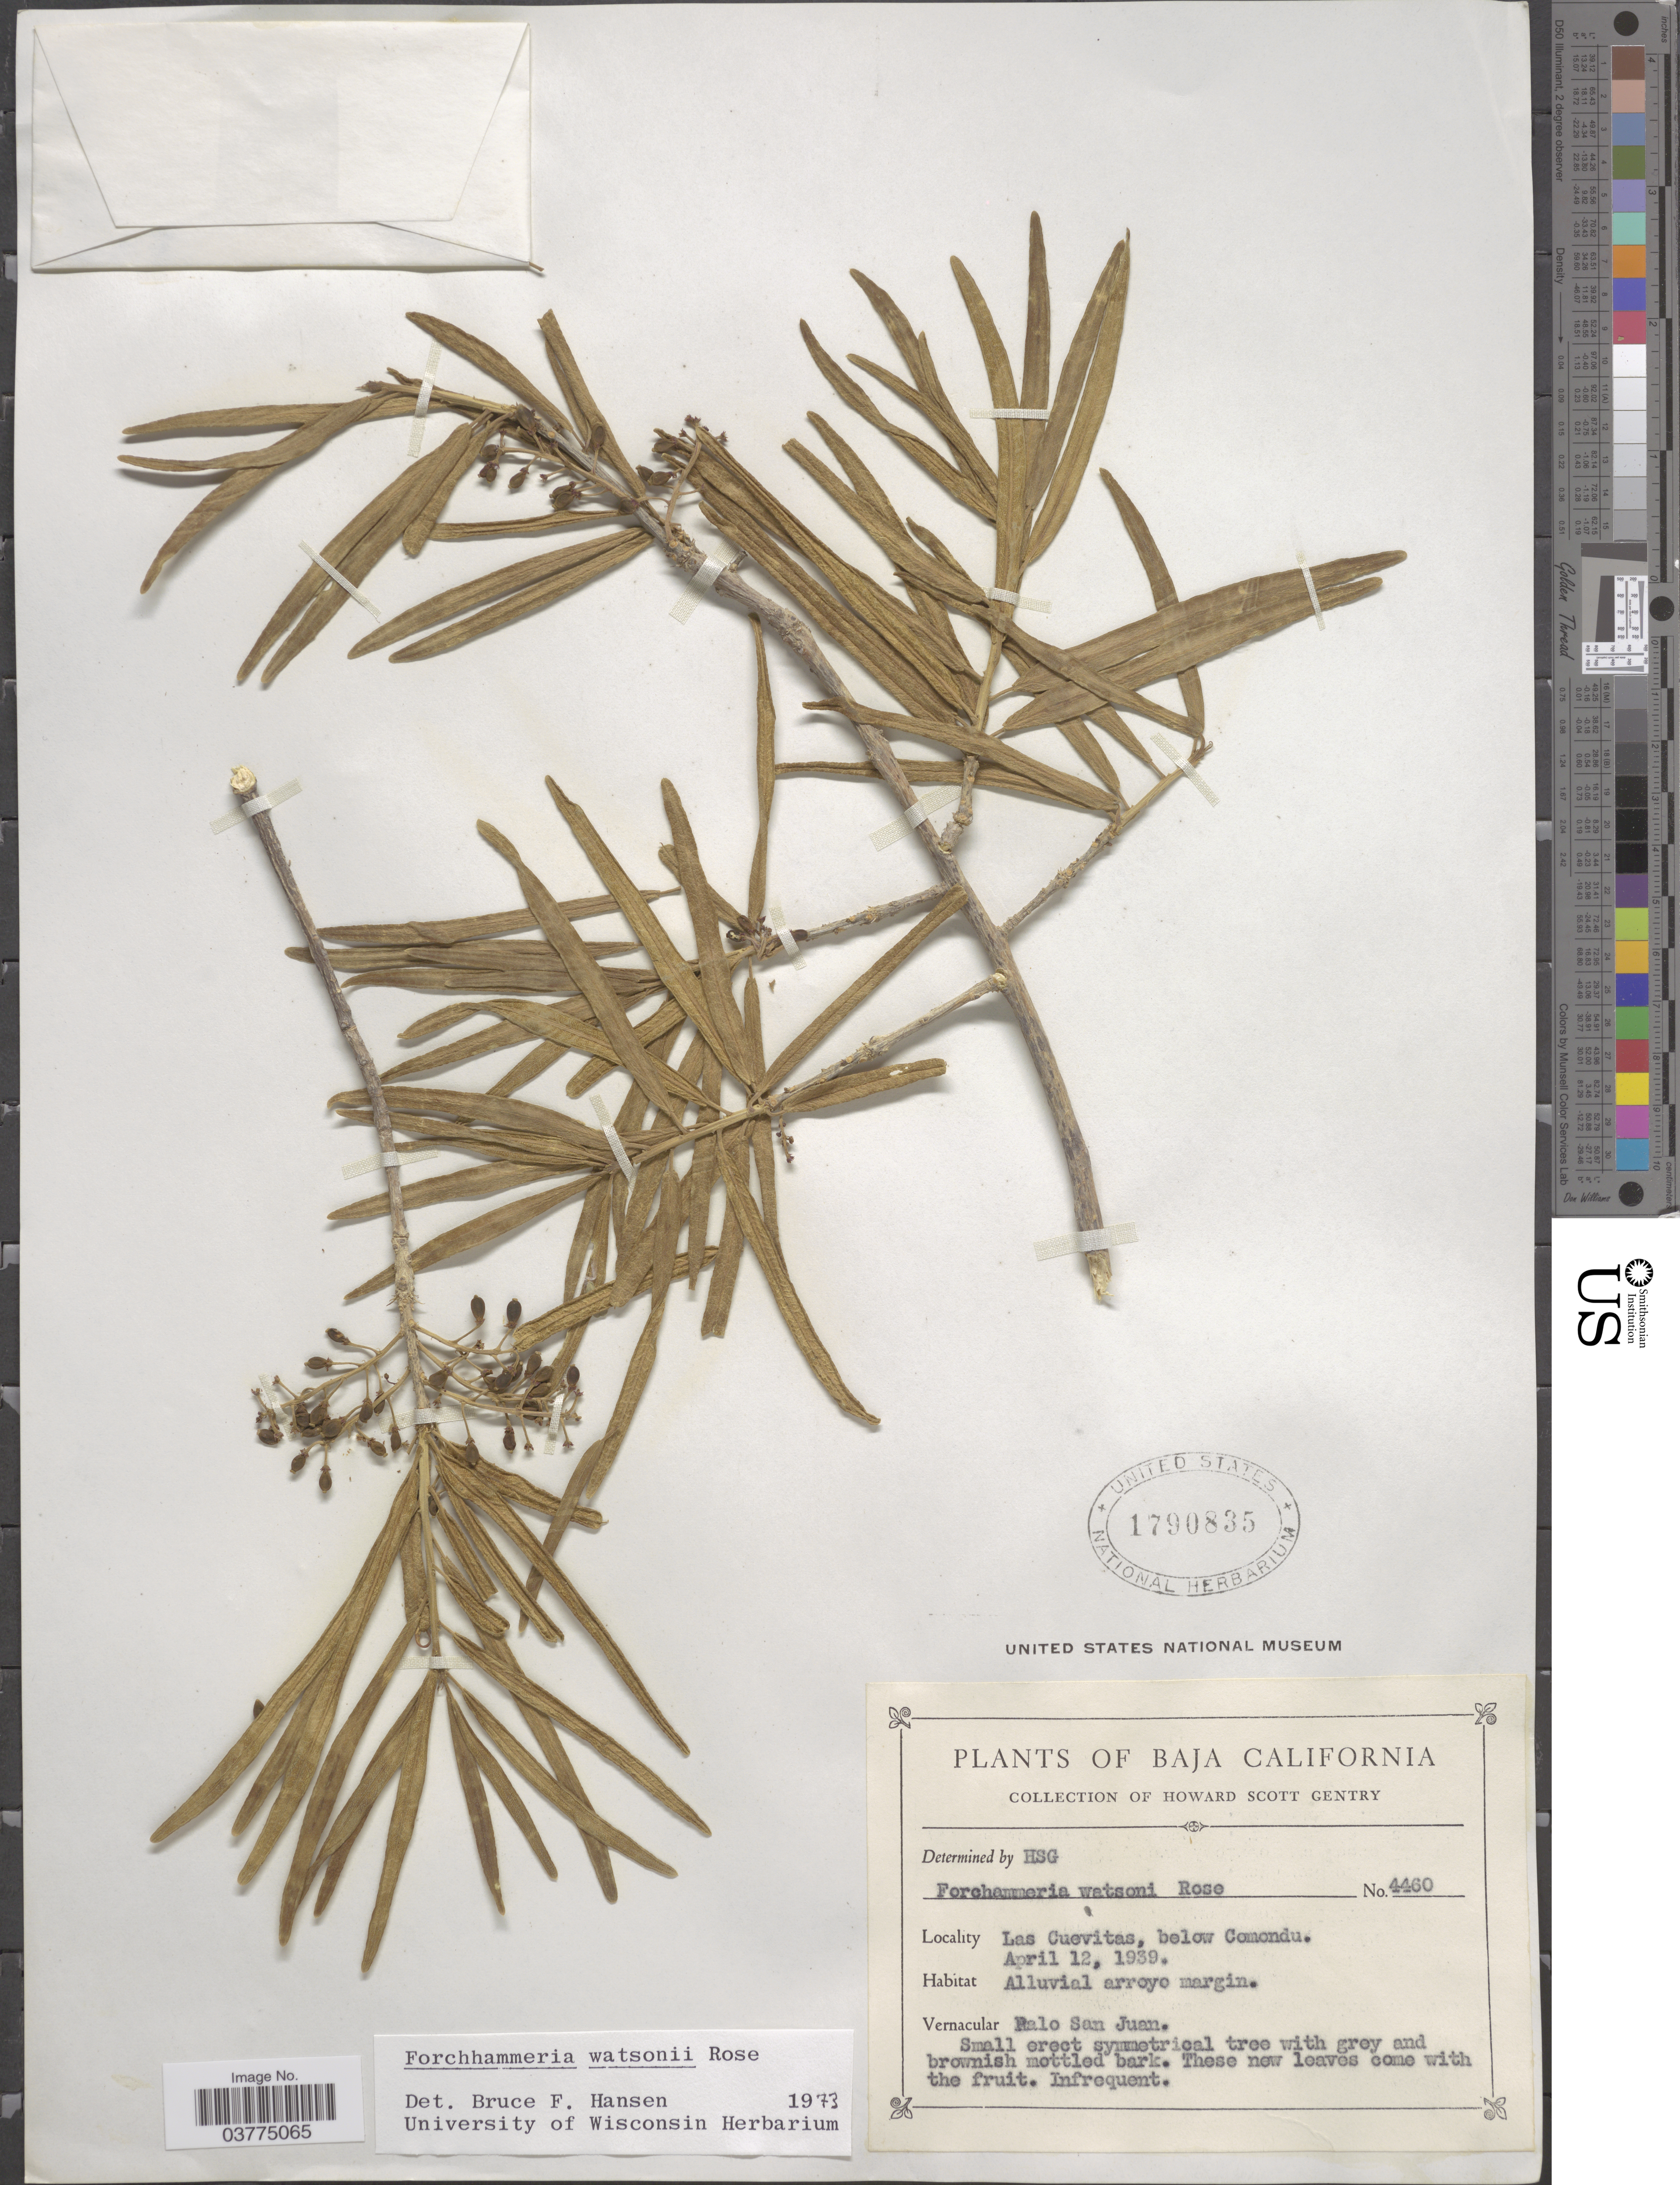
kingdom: Plantae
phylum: Tracheophyta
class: Magnoliopsida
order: Brassicales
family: Stixaceae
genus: Forchhammeria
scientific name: Forchhammeria watsonii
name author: Rose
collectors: H. S. Gentry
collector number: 4460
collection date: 1939-04-12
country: Mexico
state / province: Baja California Sur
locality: Las Cuevitas, below Comondu. Ralo San Juan [unsure placement].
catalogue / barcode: US 1790835